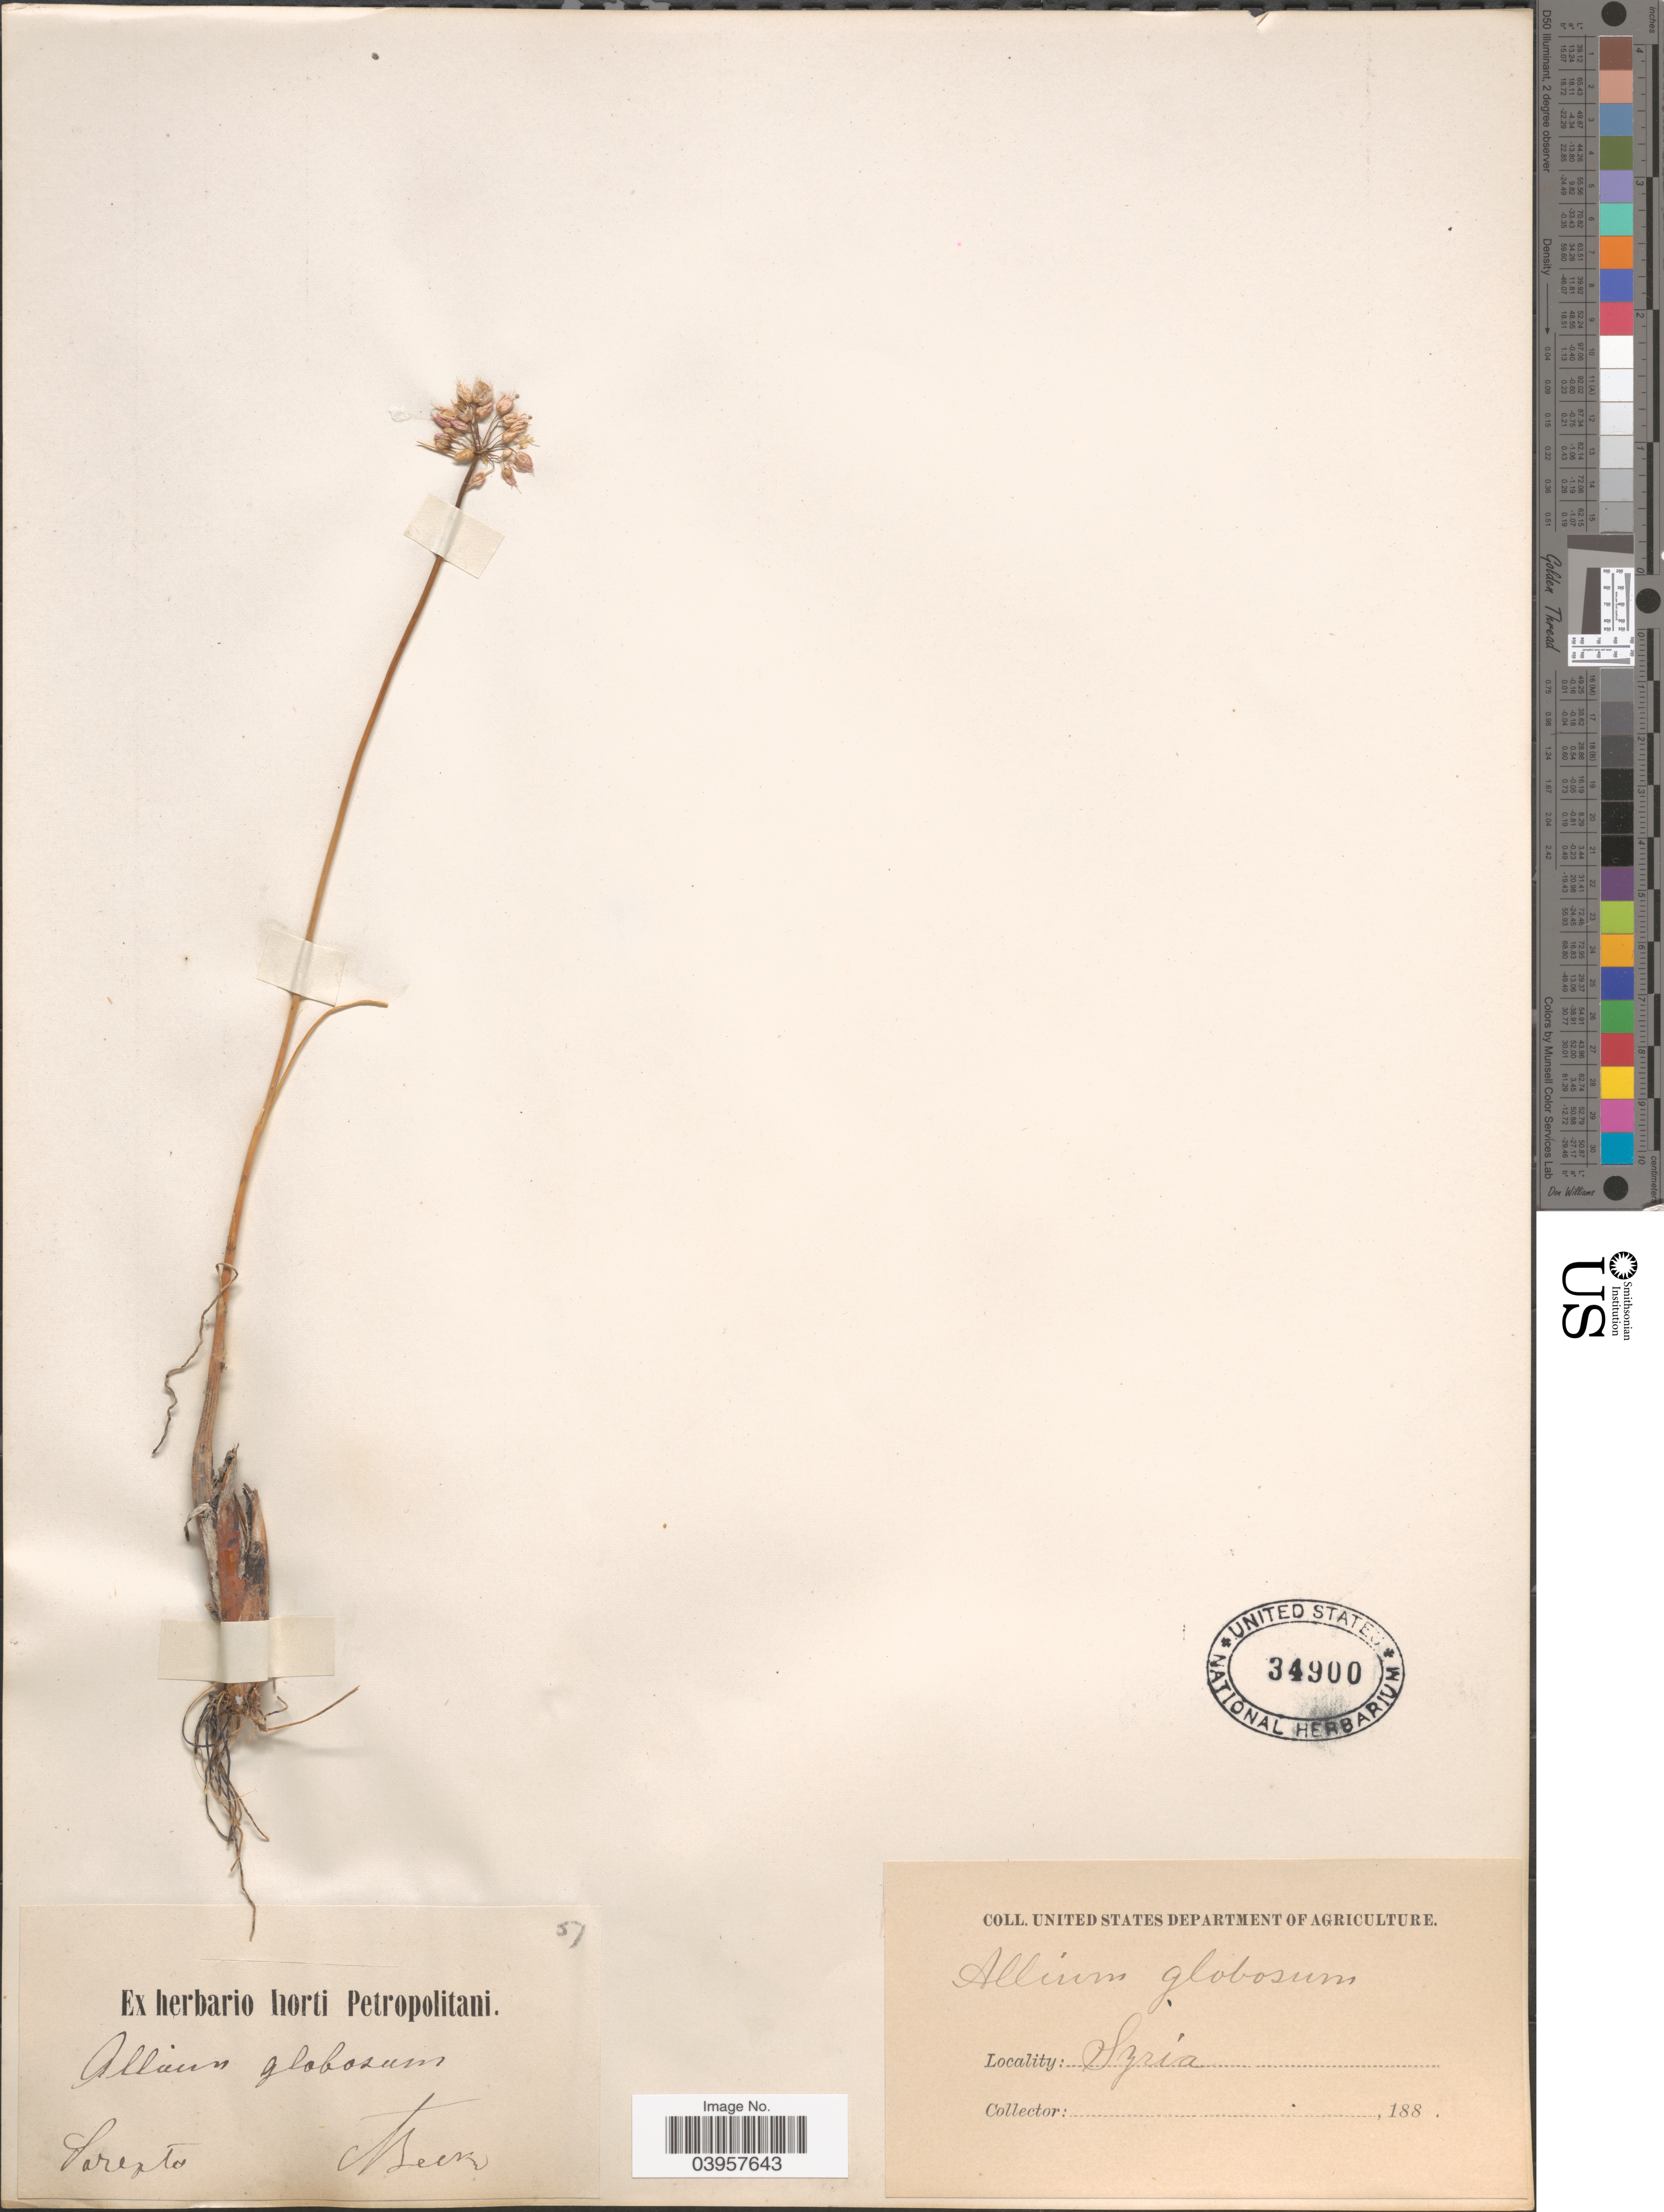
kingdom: Plantae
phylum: Tracheophyta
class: Liliopsida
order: Asparagales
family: Amaryllidaceae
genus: Allium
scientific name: Allium globosum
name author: M. Bieb. ex DC.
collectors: A. Becker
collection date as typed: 188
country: Russian Federation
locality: Sarepta.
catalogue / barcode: US 34900